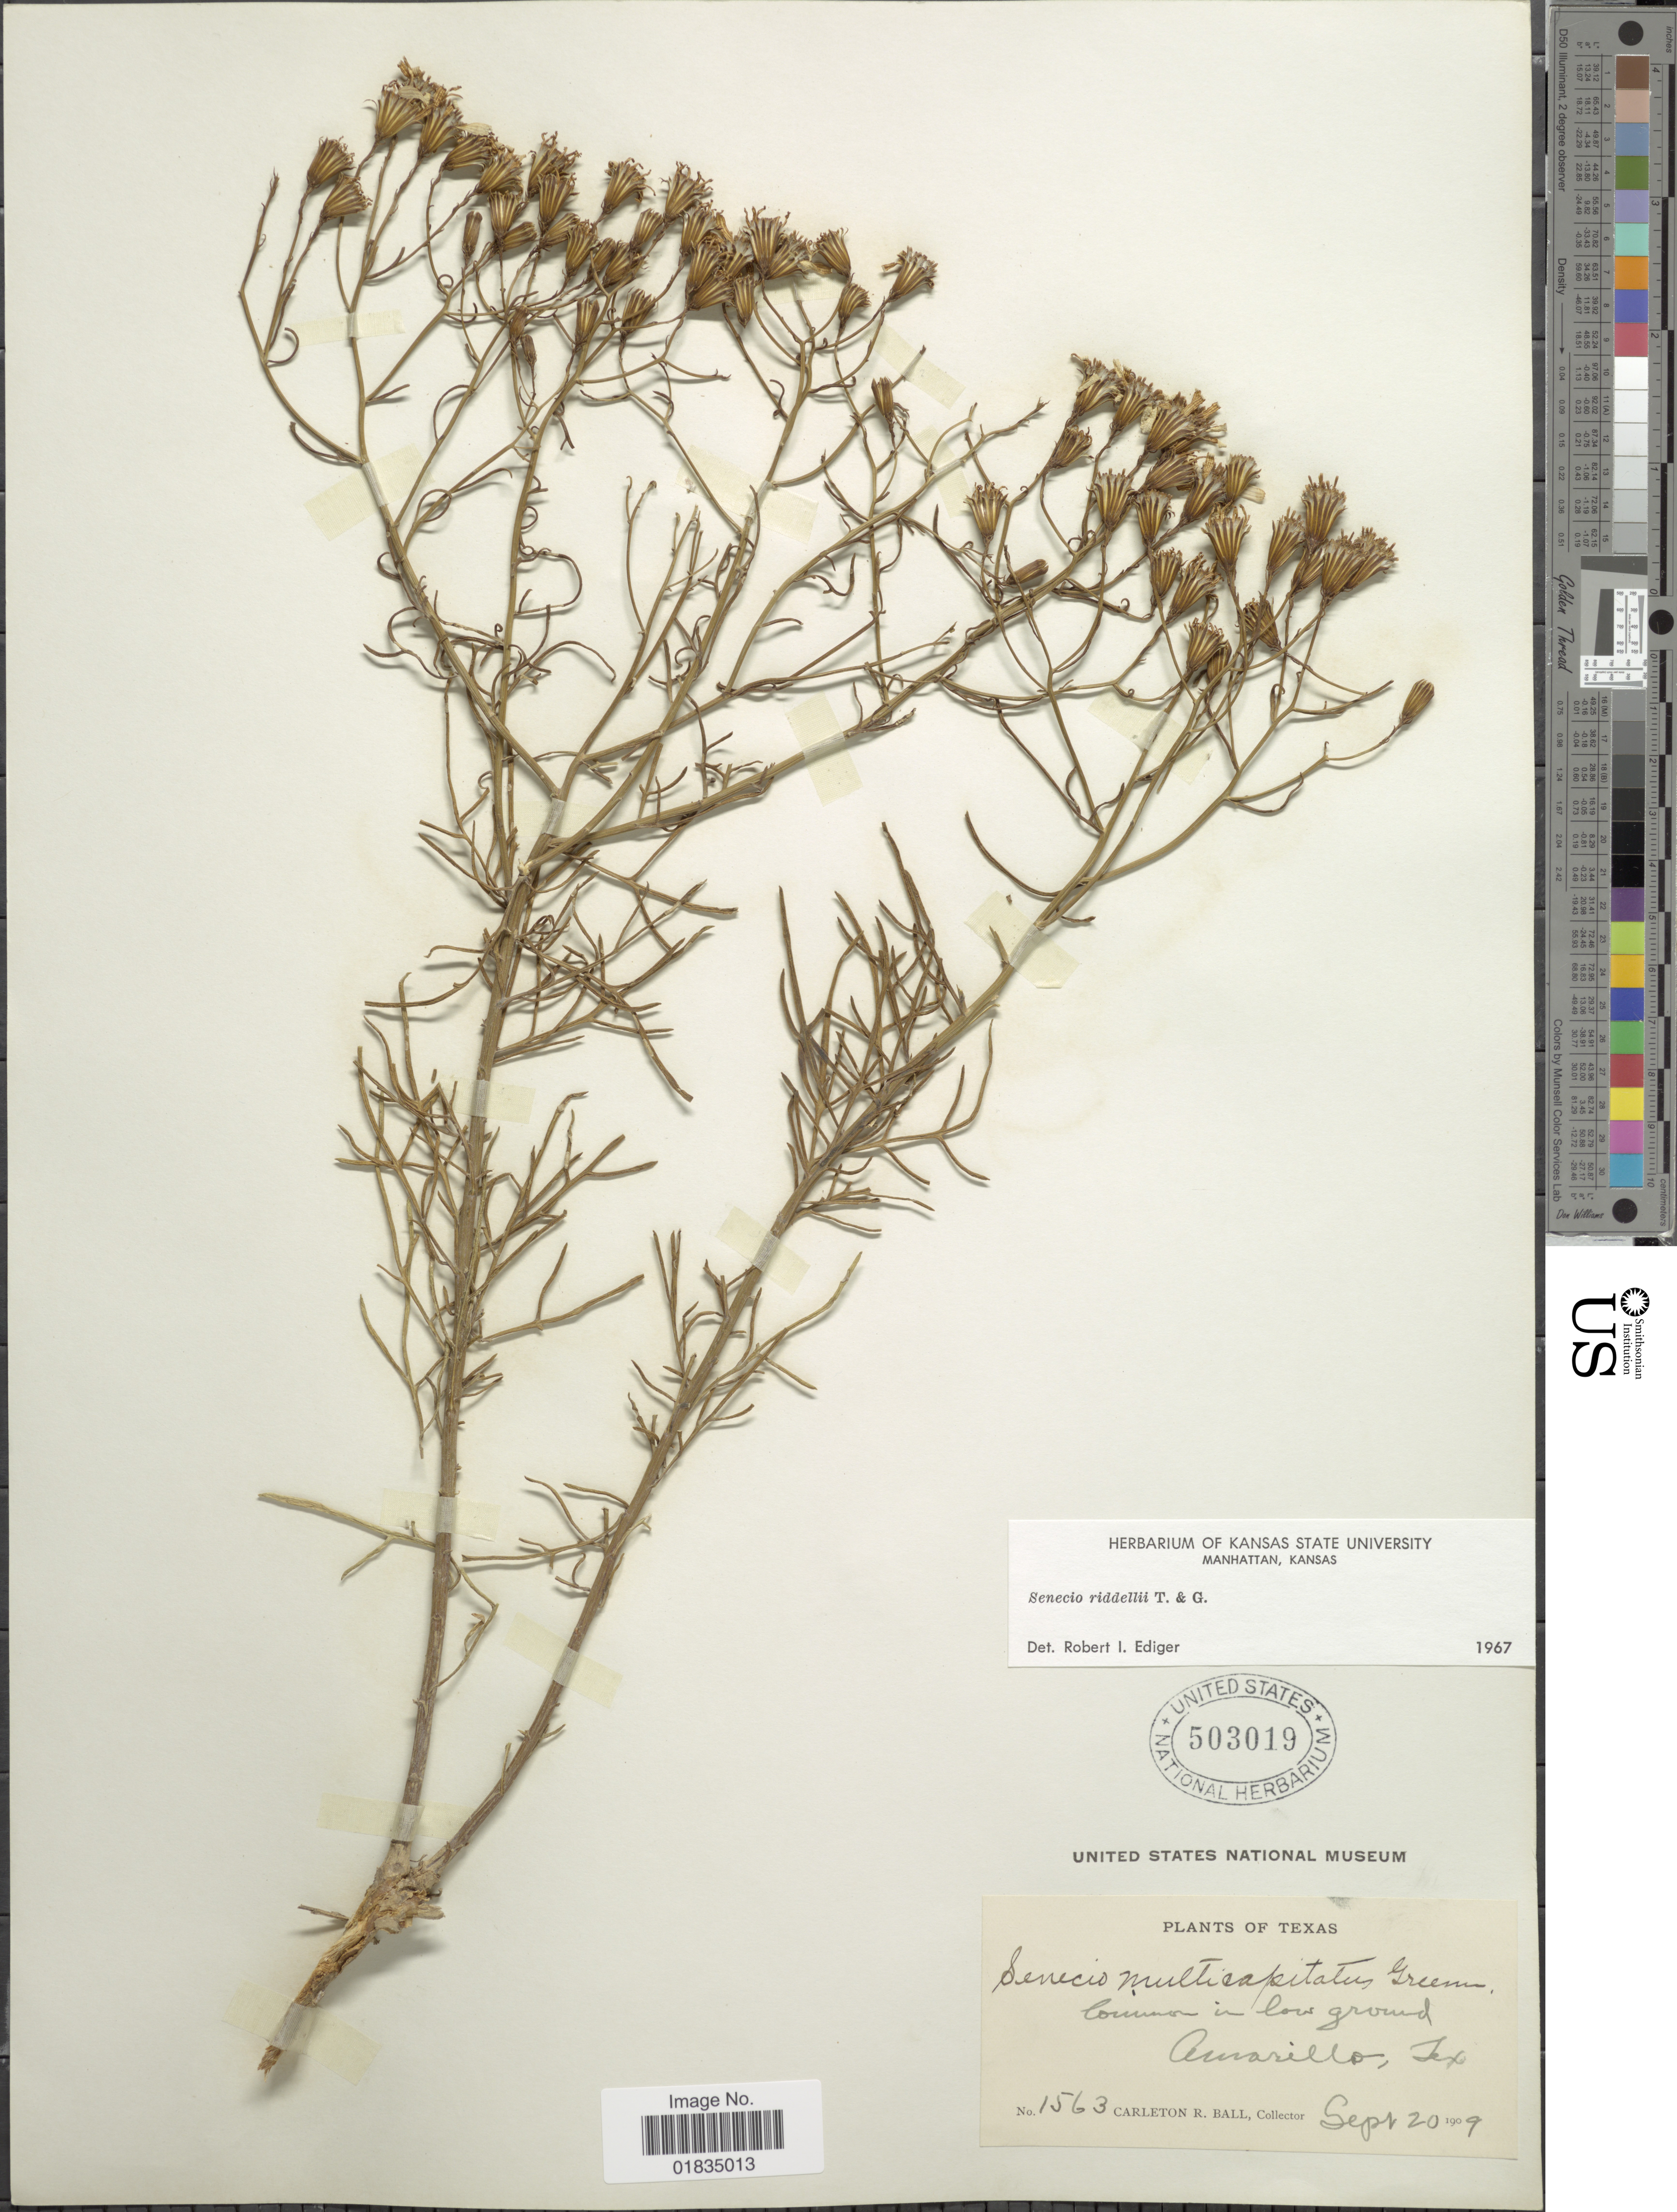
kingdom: Plantae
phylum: Tracheophyta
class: Magnoliopsida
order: Asterales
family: Asteraceae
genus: Senecio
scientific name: Senecio riddellii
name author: Torr. & A. Gray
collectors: C. R. Ball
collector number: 1563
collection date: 1909-09-20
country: United States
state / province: Texas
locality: Amarillo, Tex,.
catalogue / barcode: US 503019